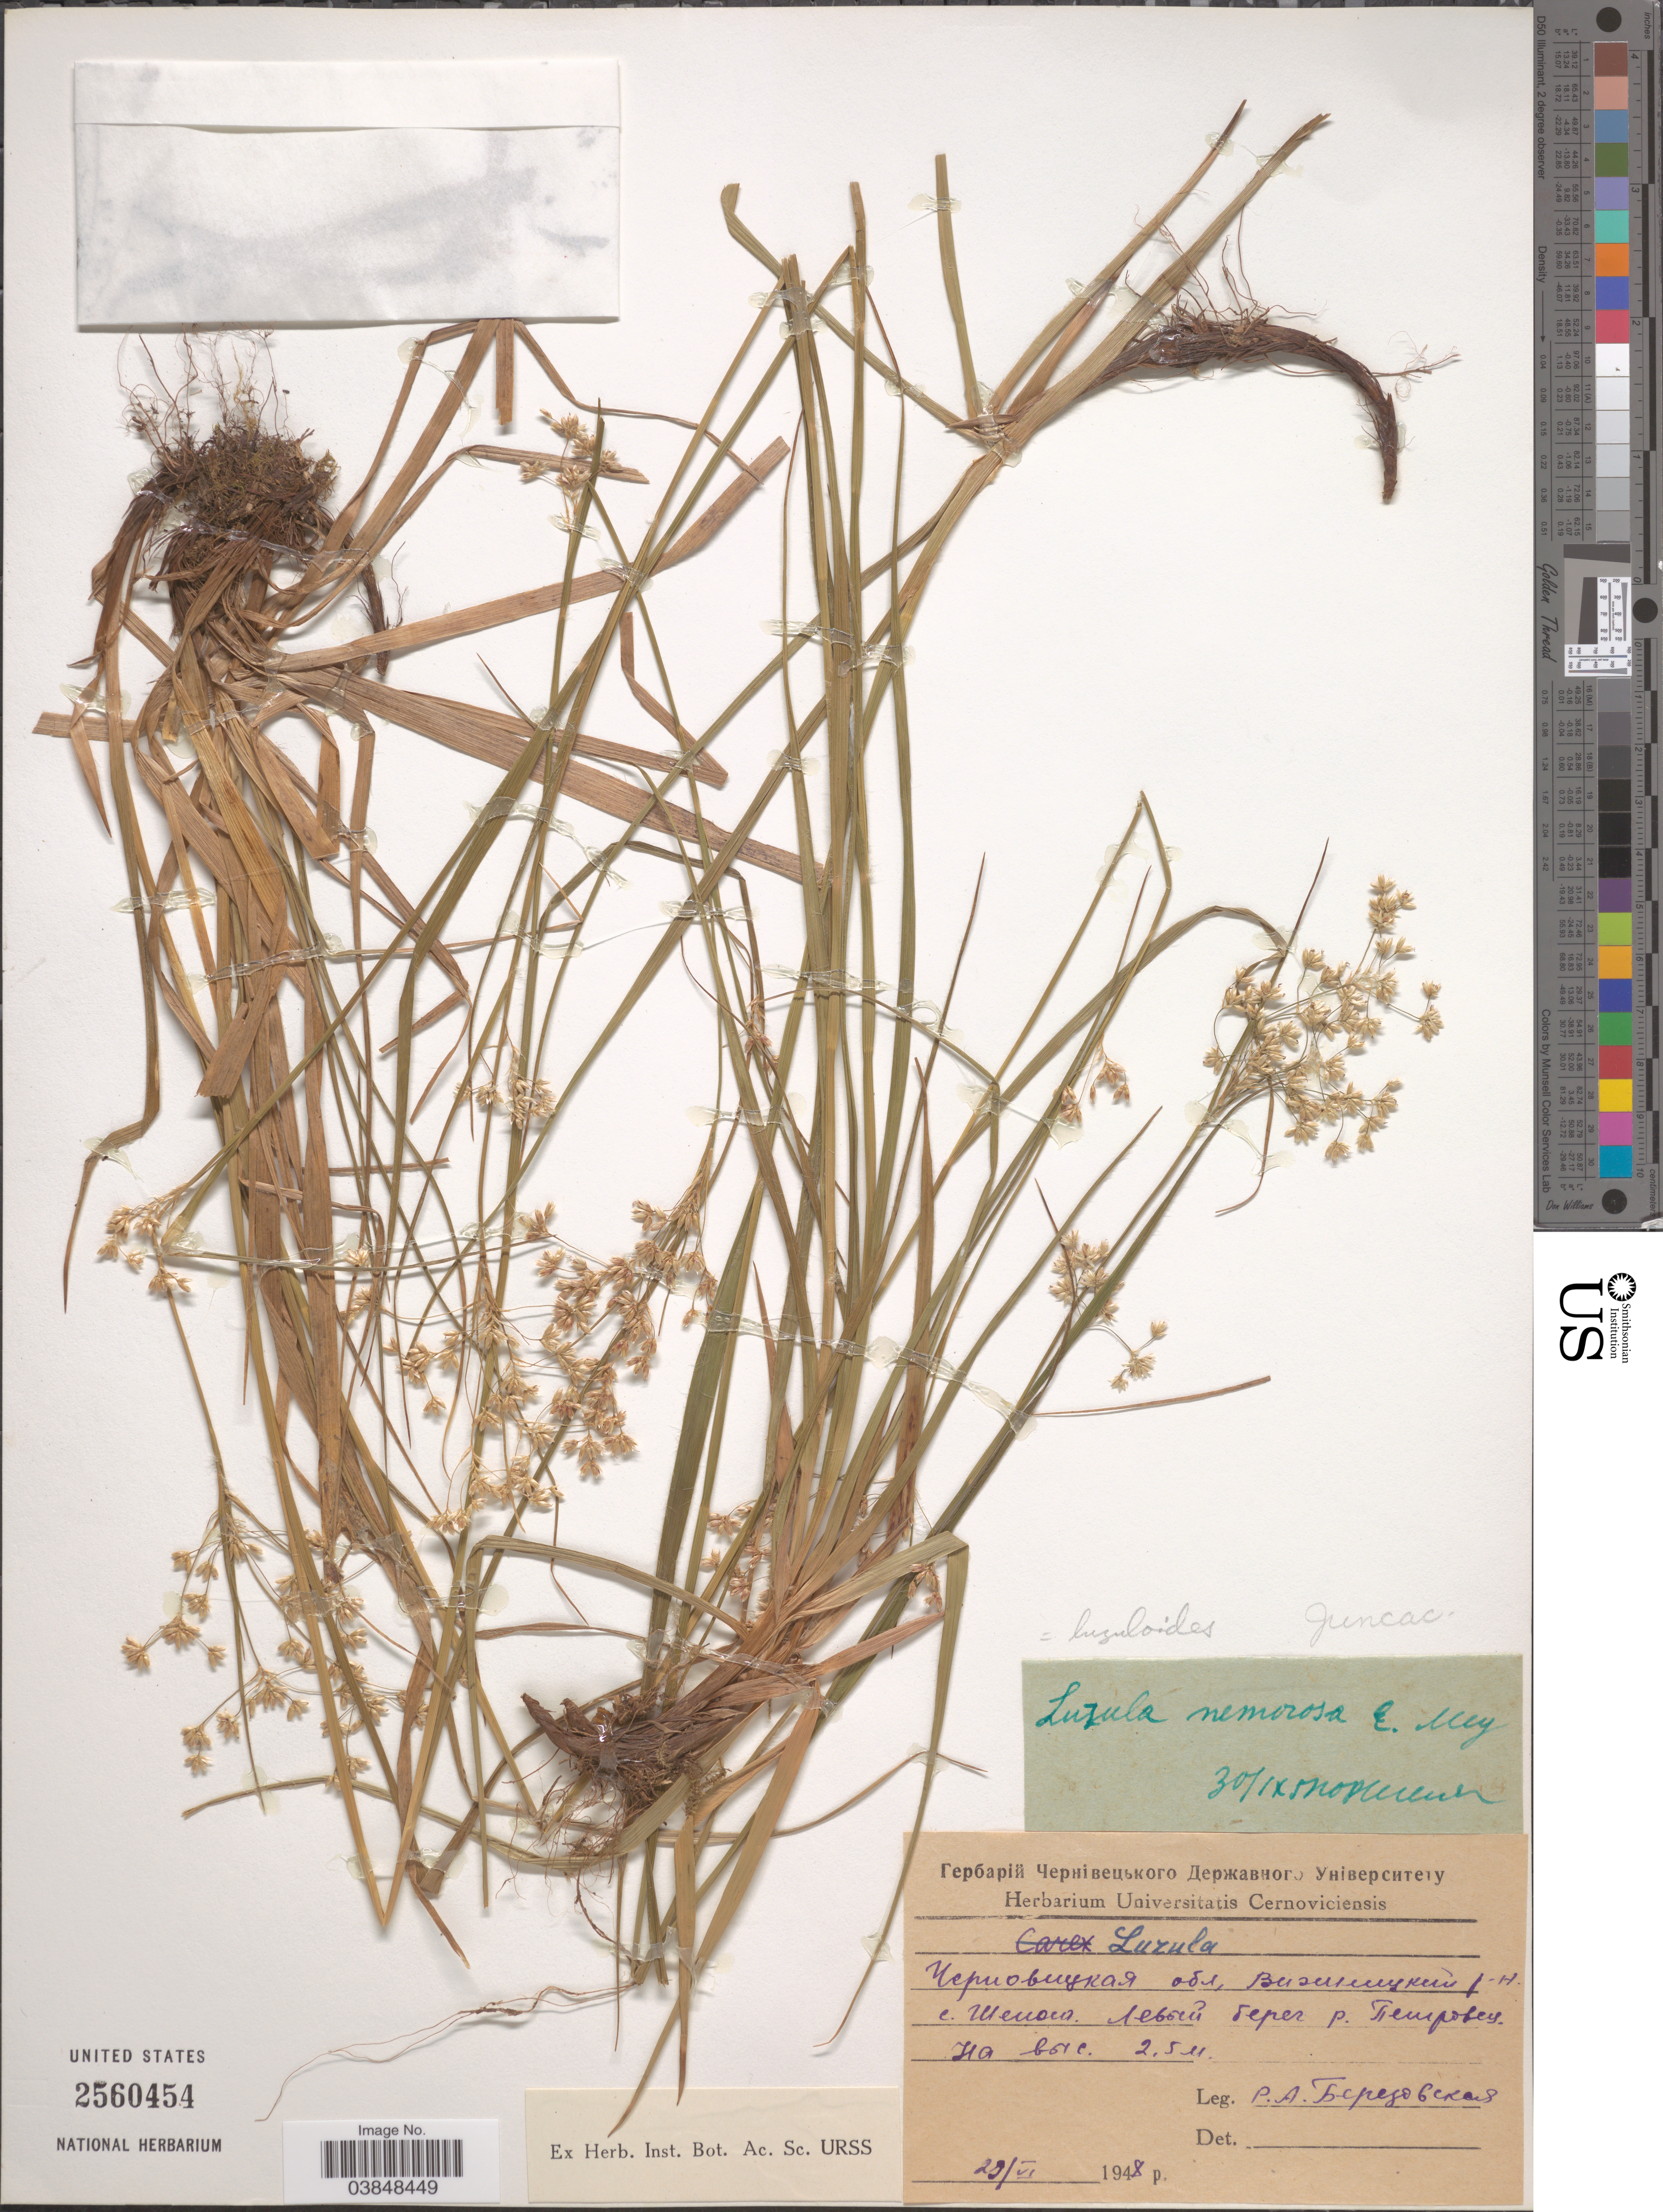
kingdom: Plantae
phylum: Tracheophyta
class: Liliopsida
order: Poales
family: Juncaceae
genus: Luzula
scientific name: Luzula luzuloides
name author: (Lam.) Dandy & Wilmott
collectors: X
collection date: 1948-06-29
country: Ukraine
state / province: Chernivtsi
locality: Vizhnitskiy Rayon, left shore of river Petrovets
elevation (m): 2.5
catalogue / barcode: US 2560454